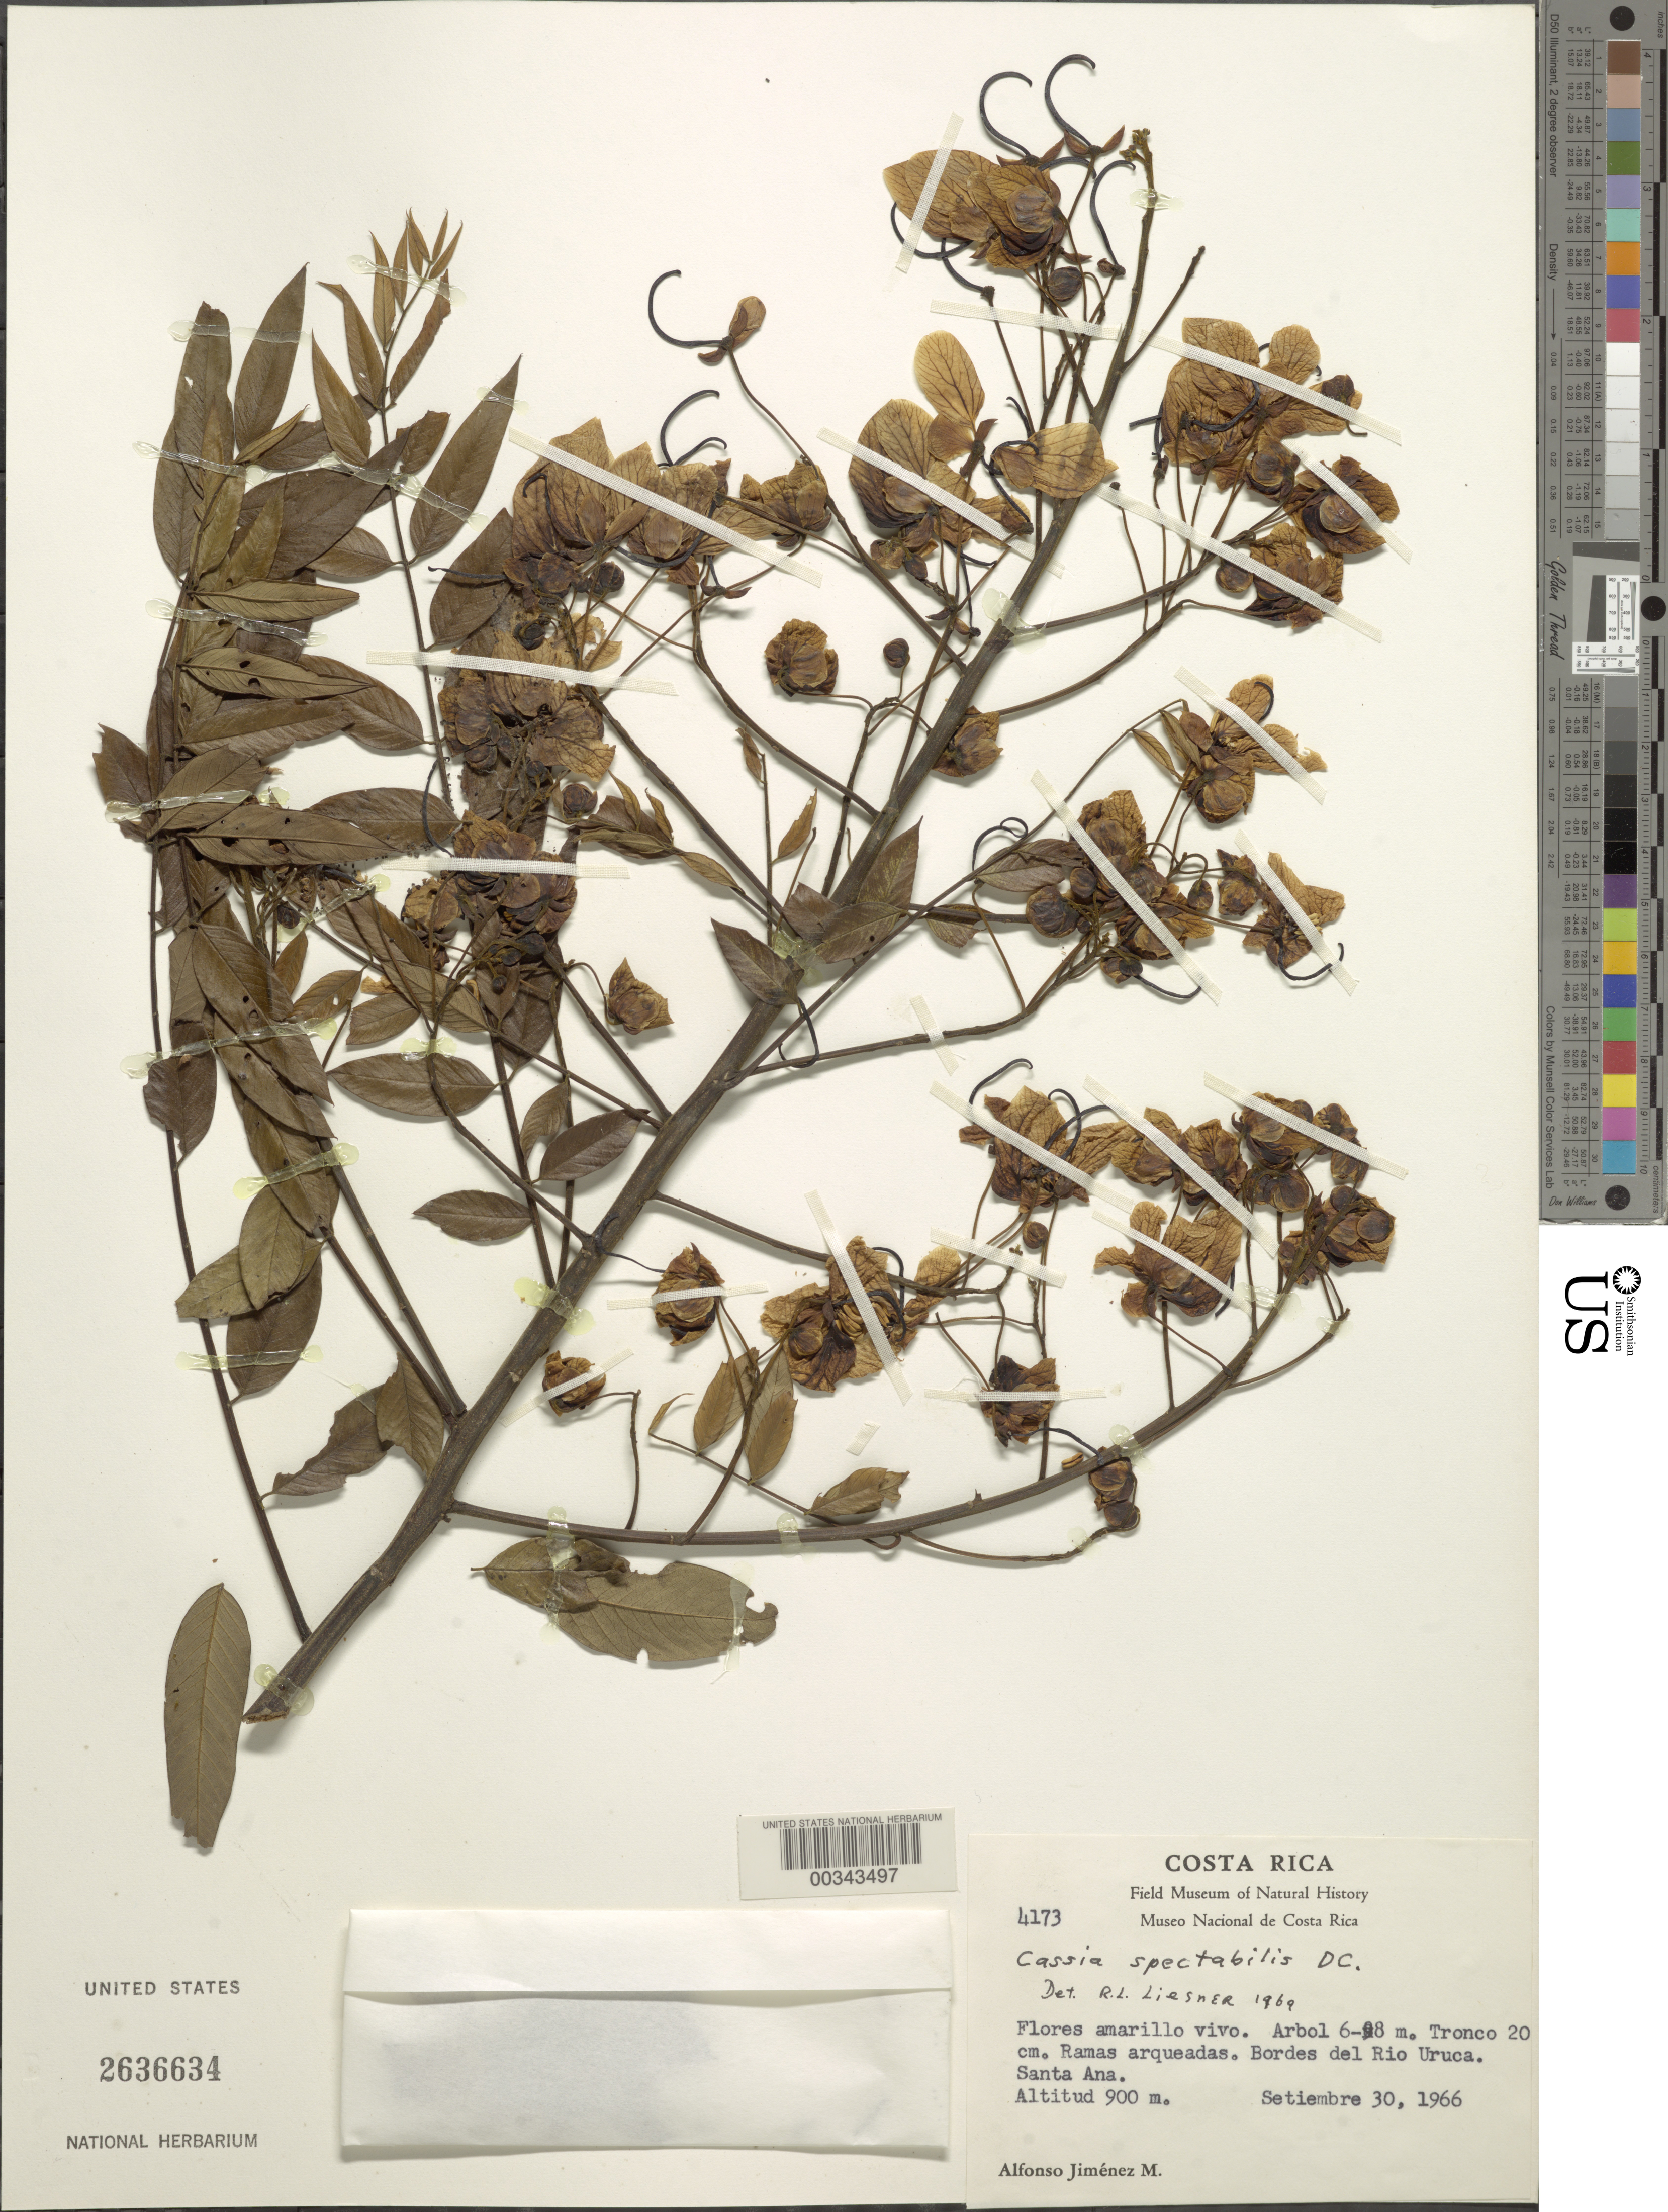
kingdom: Plantae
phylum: Tracheophyta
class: Magnoliopsida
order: Fabales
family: Fabaceae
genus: Senna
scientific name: Senna spectabilis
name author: (DC.) H.S. Irwin & Barneby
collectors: A. Jiménez M.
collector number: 4173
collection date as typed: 30 Sep 1966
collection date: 1966-09-30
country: Costa Rica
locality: Rio Uruca, Santa Ana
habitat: Edge of river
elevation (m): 900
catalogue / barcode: US 2636634